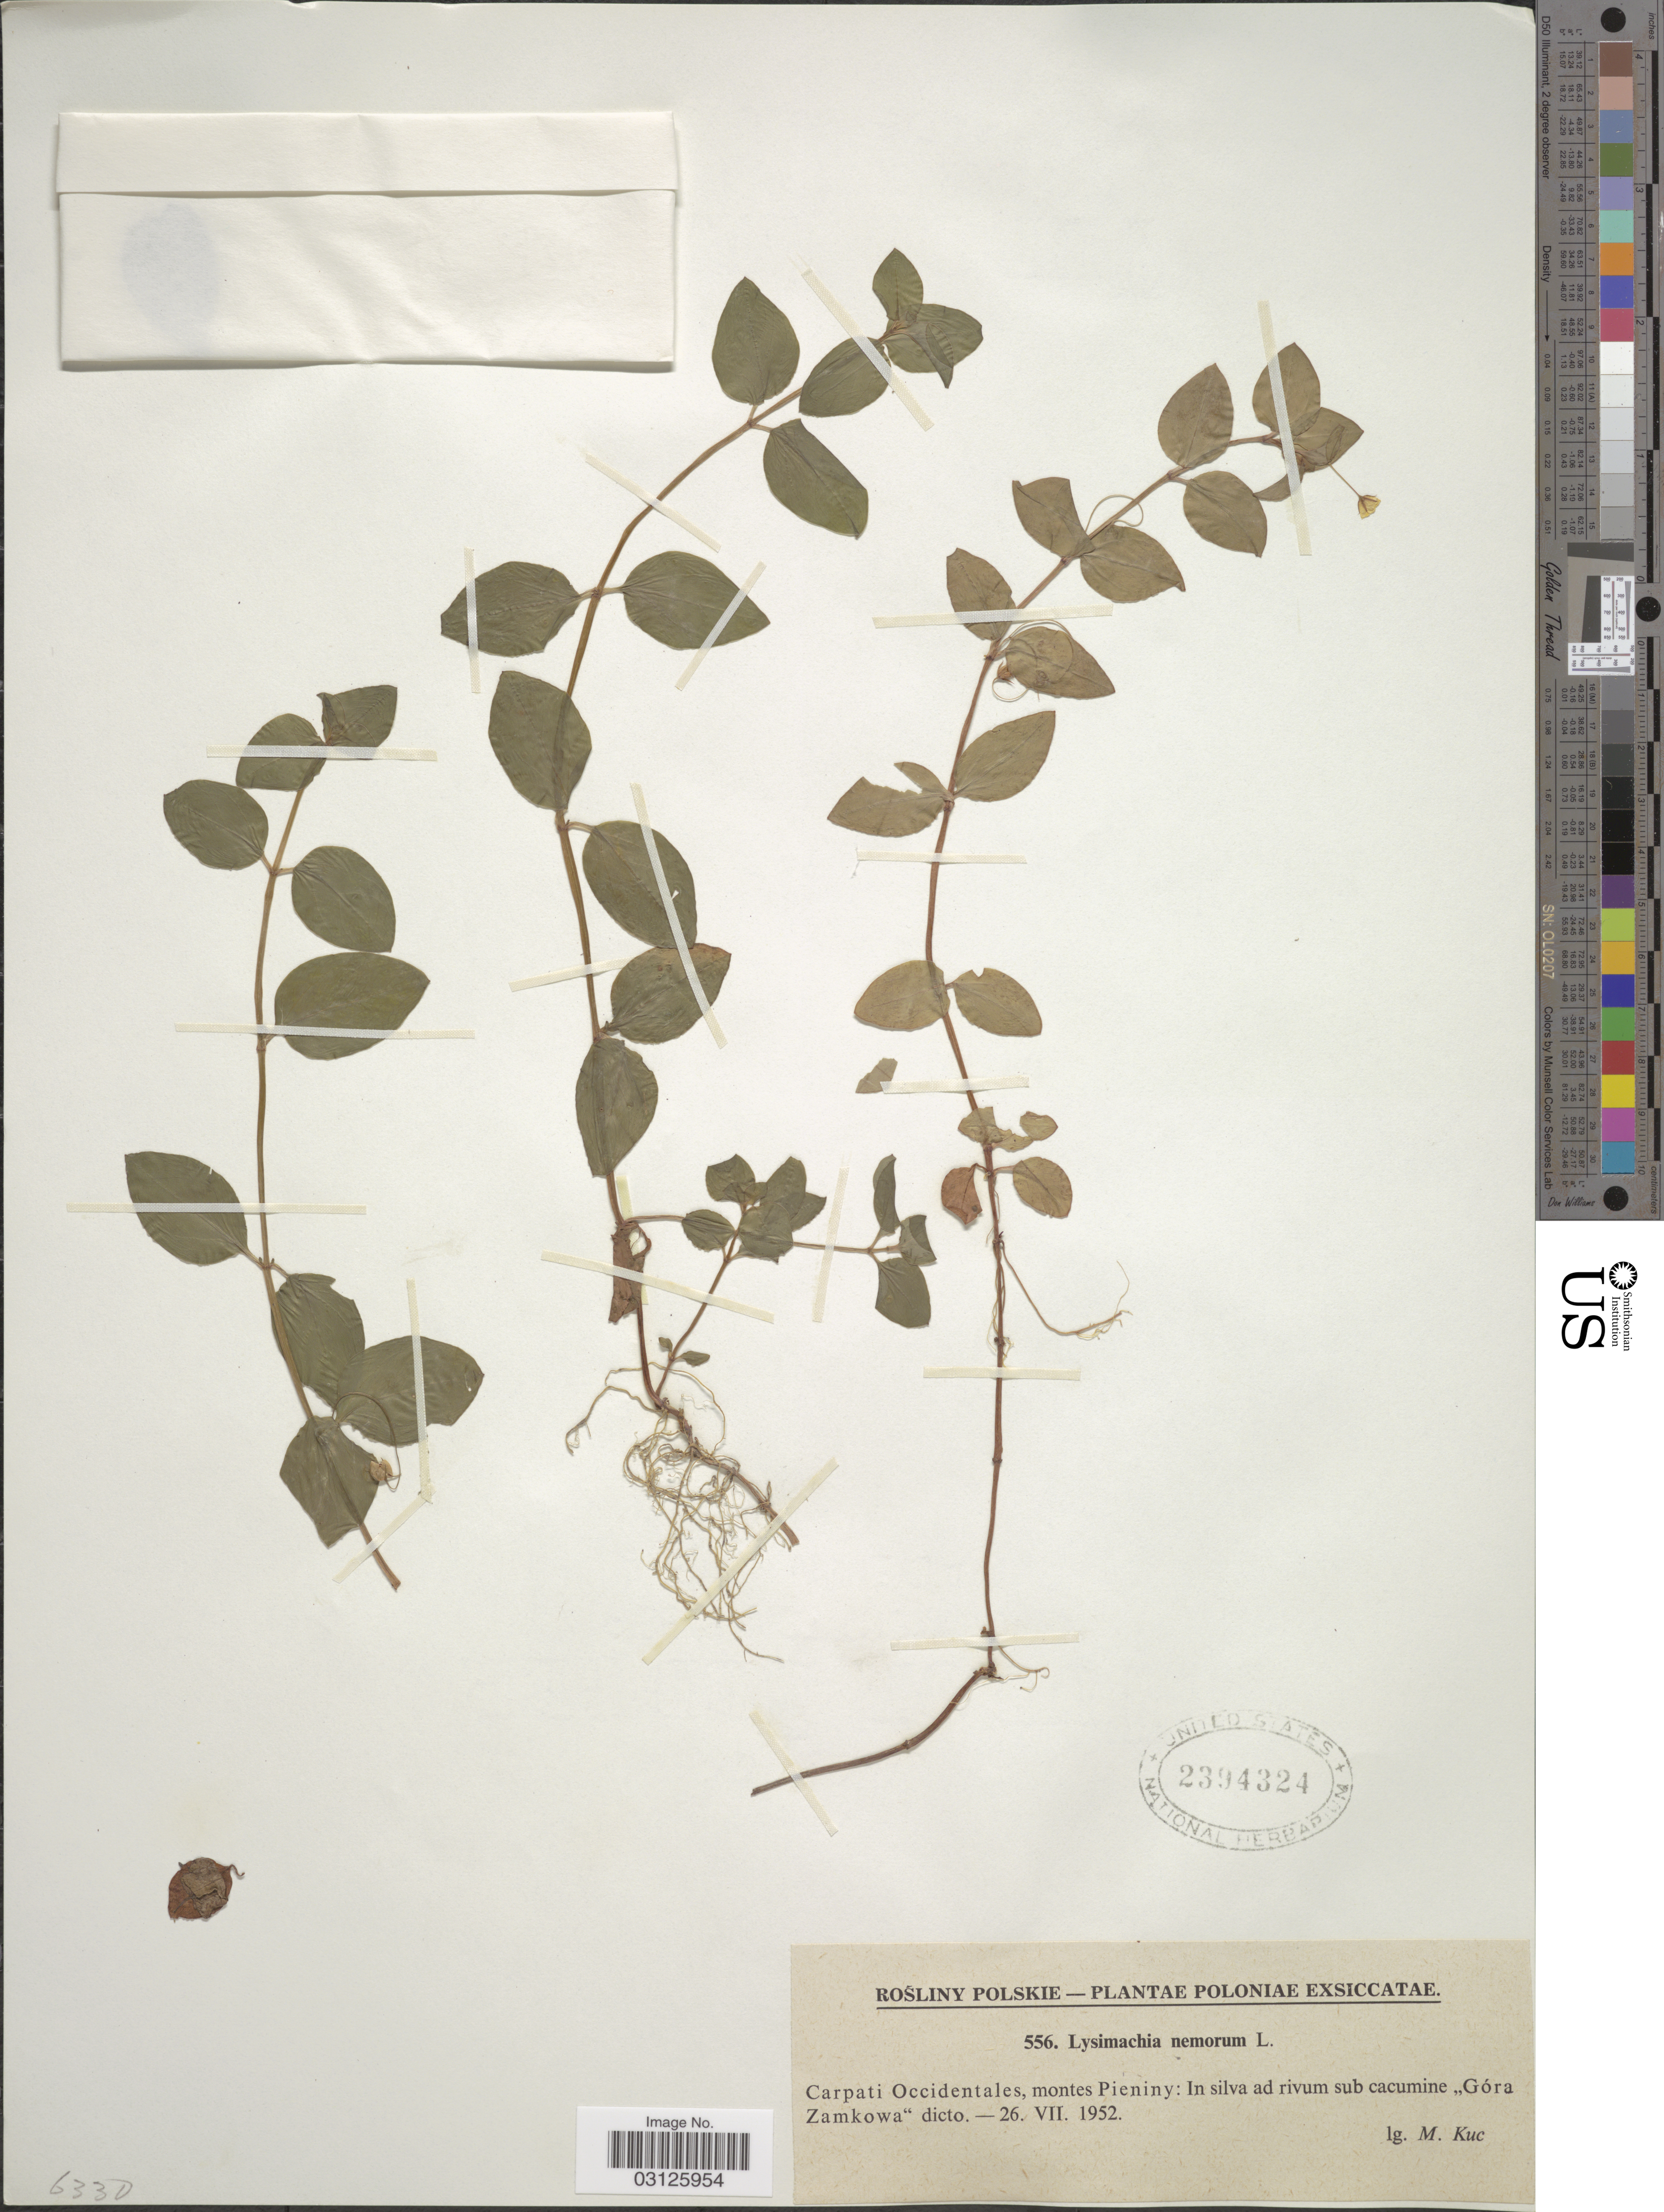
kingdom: Plantae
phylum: Tracheophyta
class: Magnoliopsida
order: Ericales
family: Primulaceae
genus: Lysimachia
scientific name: Lysimachia nemorum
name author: L.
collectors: M. Kuc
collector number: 556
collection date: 1952-07-26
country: Poland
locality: Poloniae. Carpati Occidentales, montes Pieniny: In silva ad rivum sub cacumine „Góra Zamkowa“.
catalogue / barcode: US 2394324